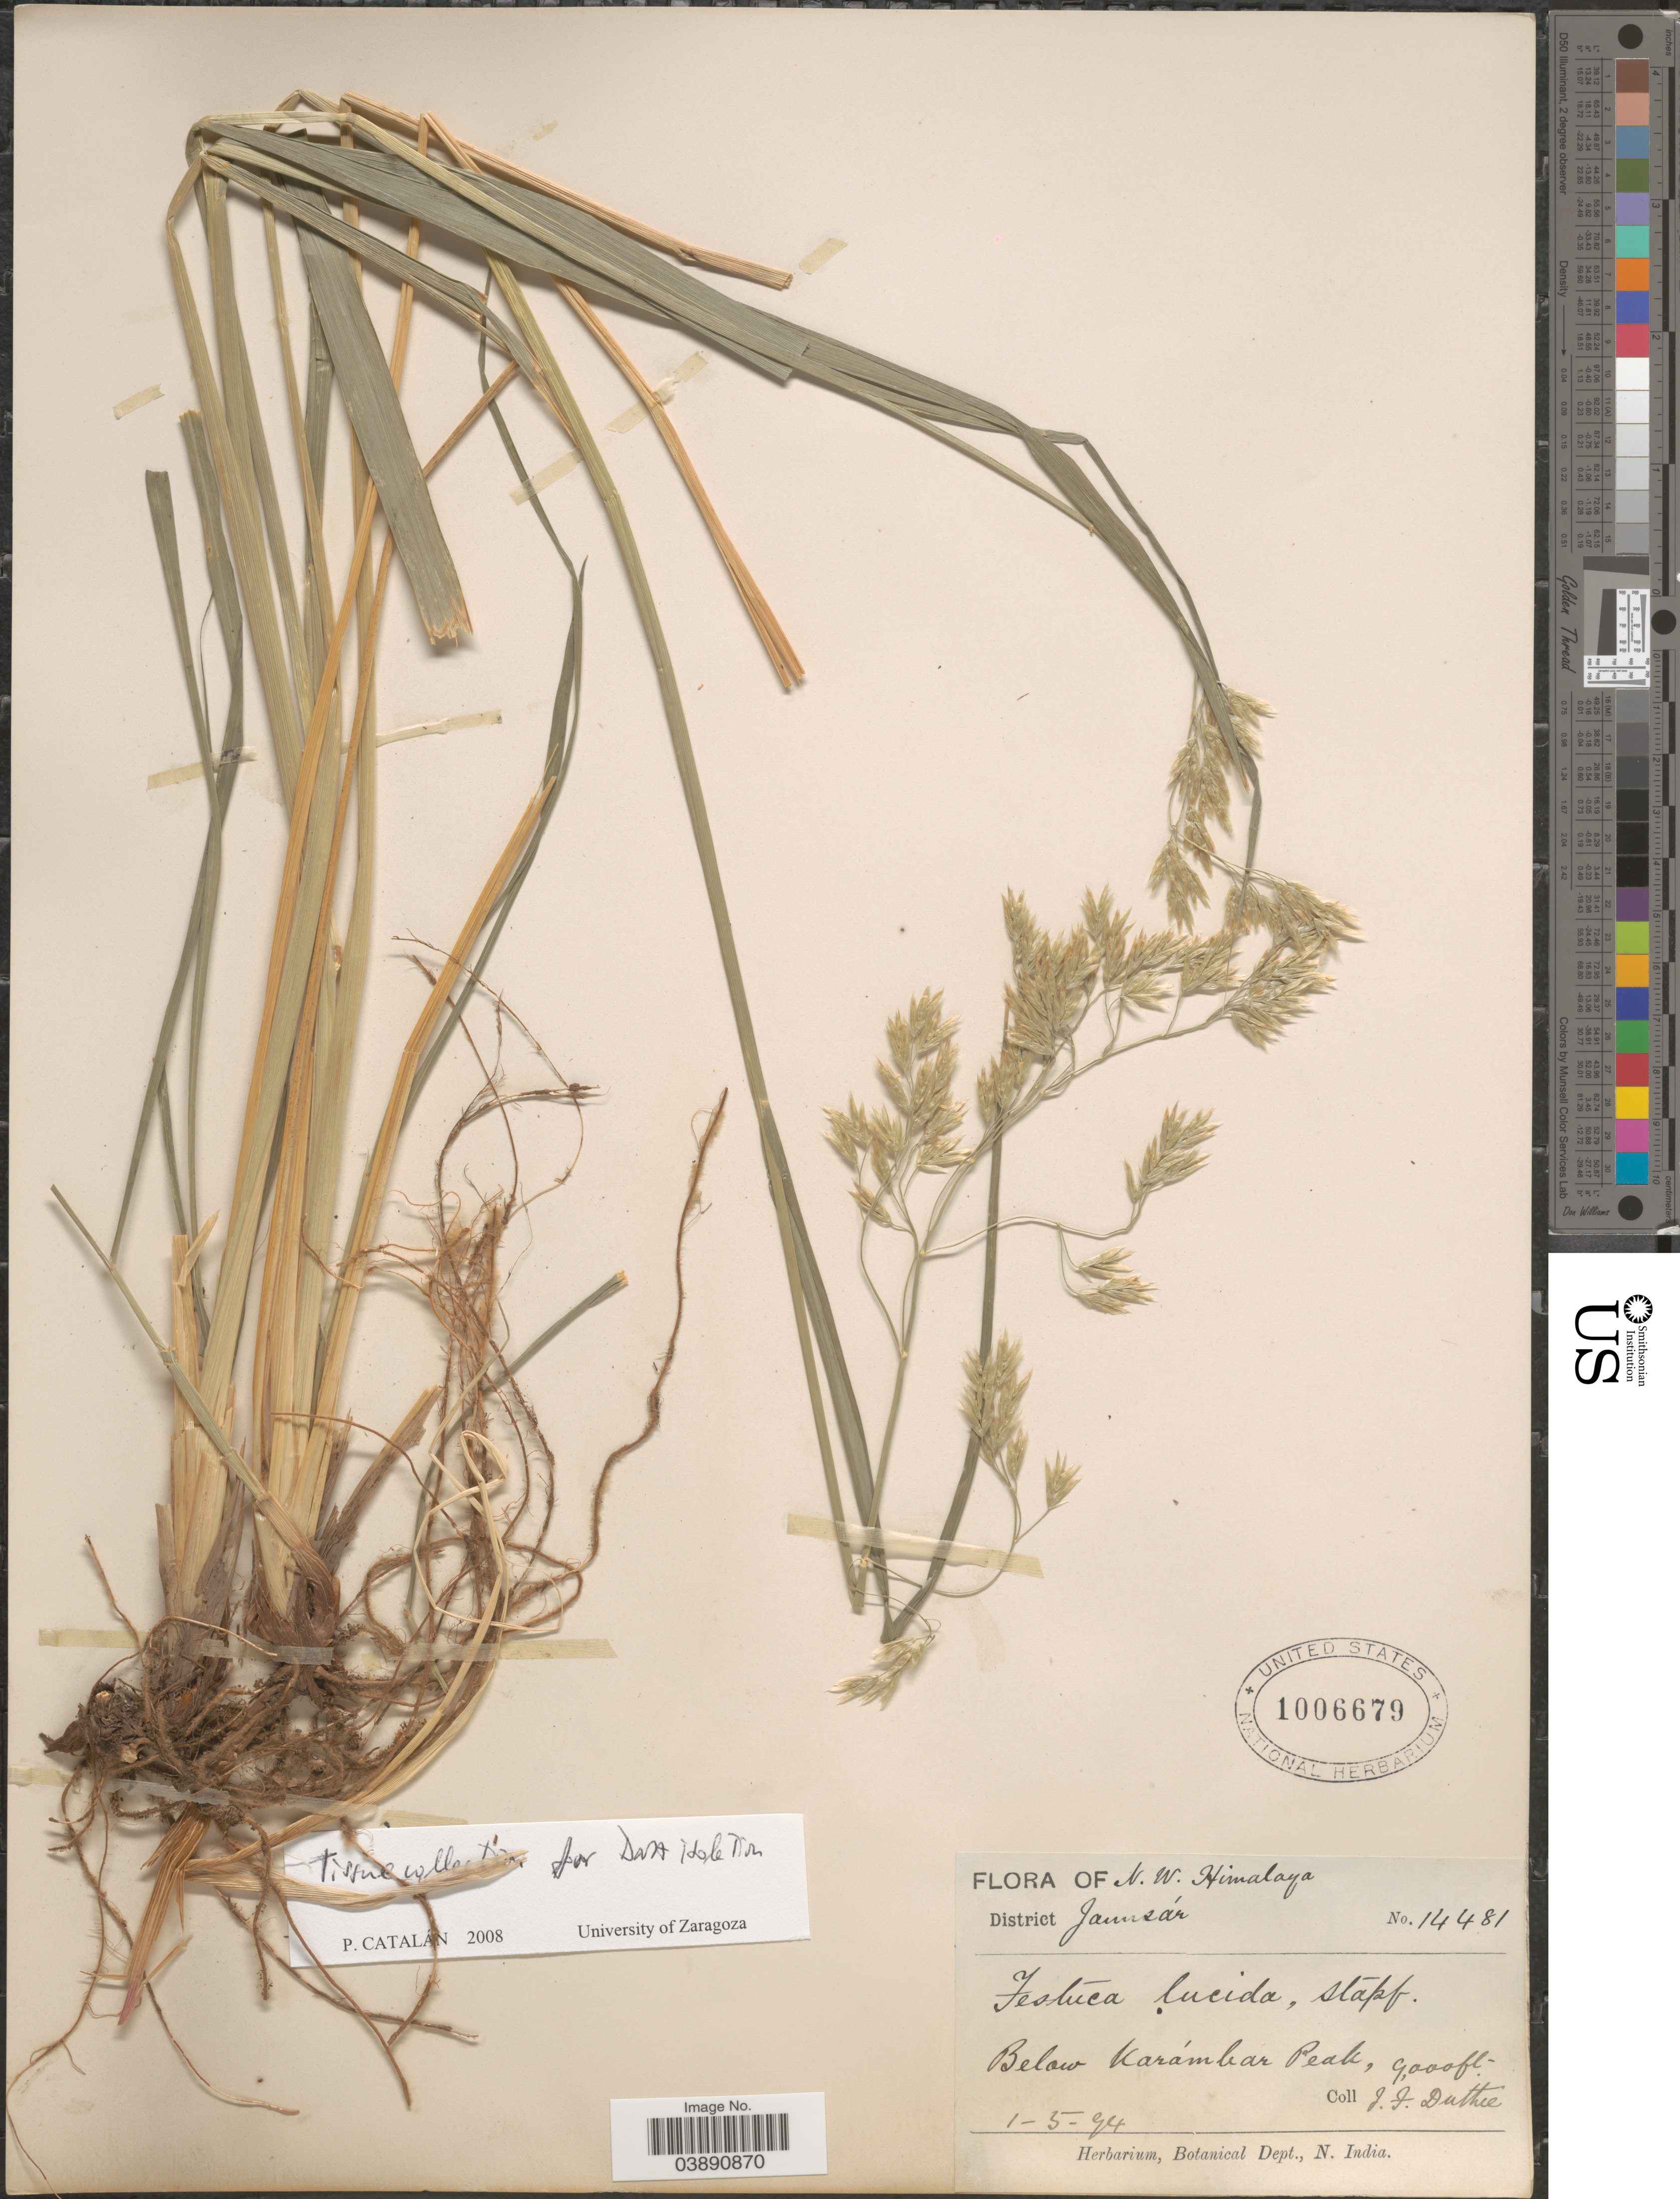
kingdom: Plantae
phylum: Tracheophyta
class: Liliopsida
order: Poales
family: Poaceae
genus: Festuca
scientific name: Festuca lucida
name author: Stapf & Hook. f.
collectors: J. F. Duthie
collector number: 14481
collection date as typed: Transcribed d/m/y: 1/5/74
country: India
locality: N. W. Himalaya. District Jaunsár. Below Karámbar Peak.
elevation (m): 2743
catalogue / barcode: US 1006679